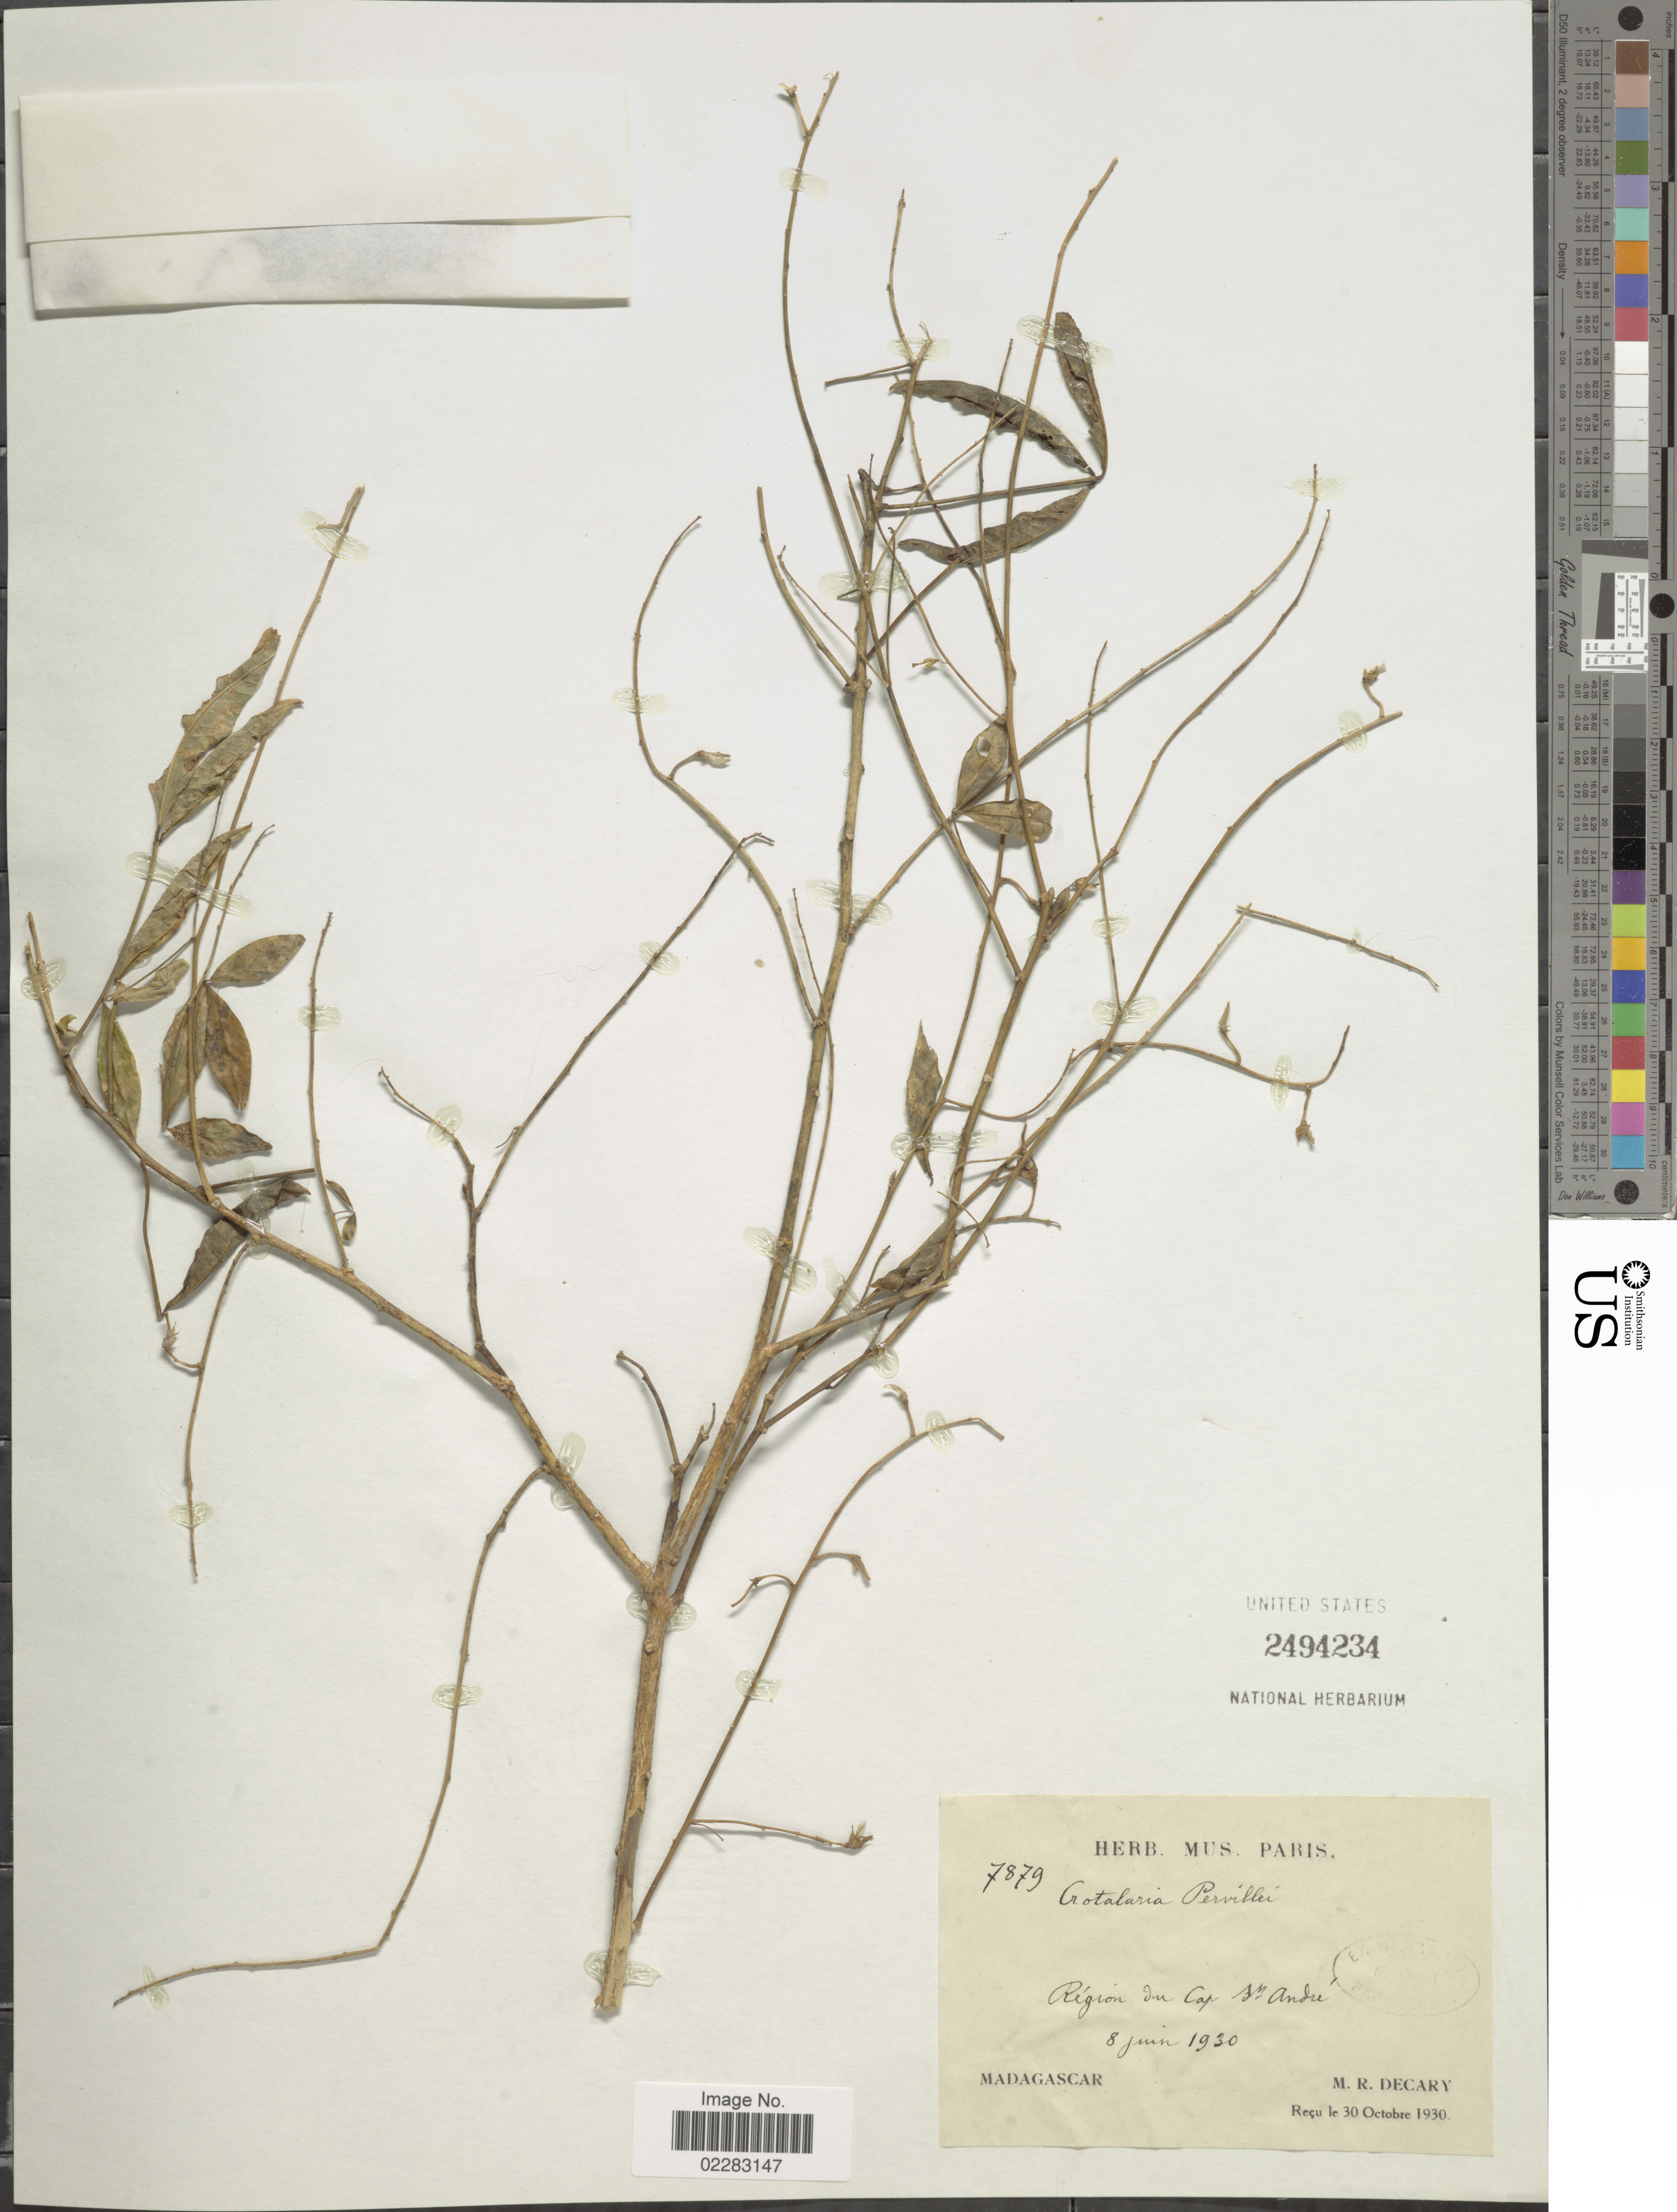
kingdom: Plantae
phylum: Tracheophyta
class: Magnoliopsida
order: Fabales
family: Fabaceae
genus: Crotalaria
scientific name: Crotalaria pervillei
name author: Baill.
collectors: R. Decary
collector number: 7879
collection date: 1930-06-08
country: Madagascar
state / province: Melaky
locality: Région du Cap St. André [Tanjona Vilanandro]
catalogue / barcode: US 2494234